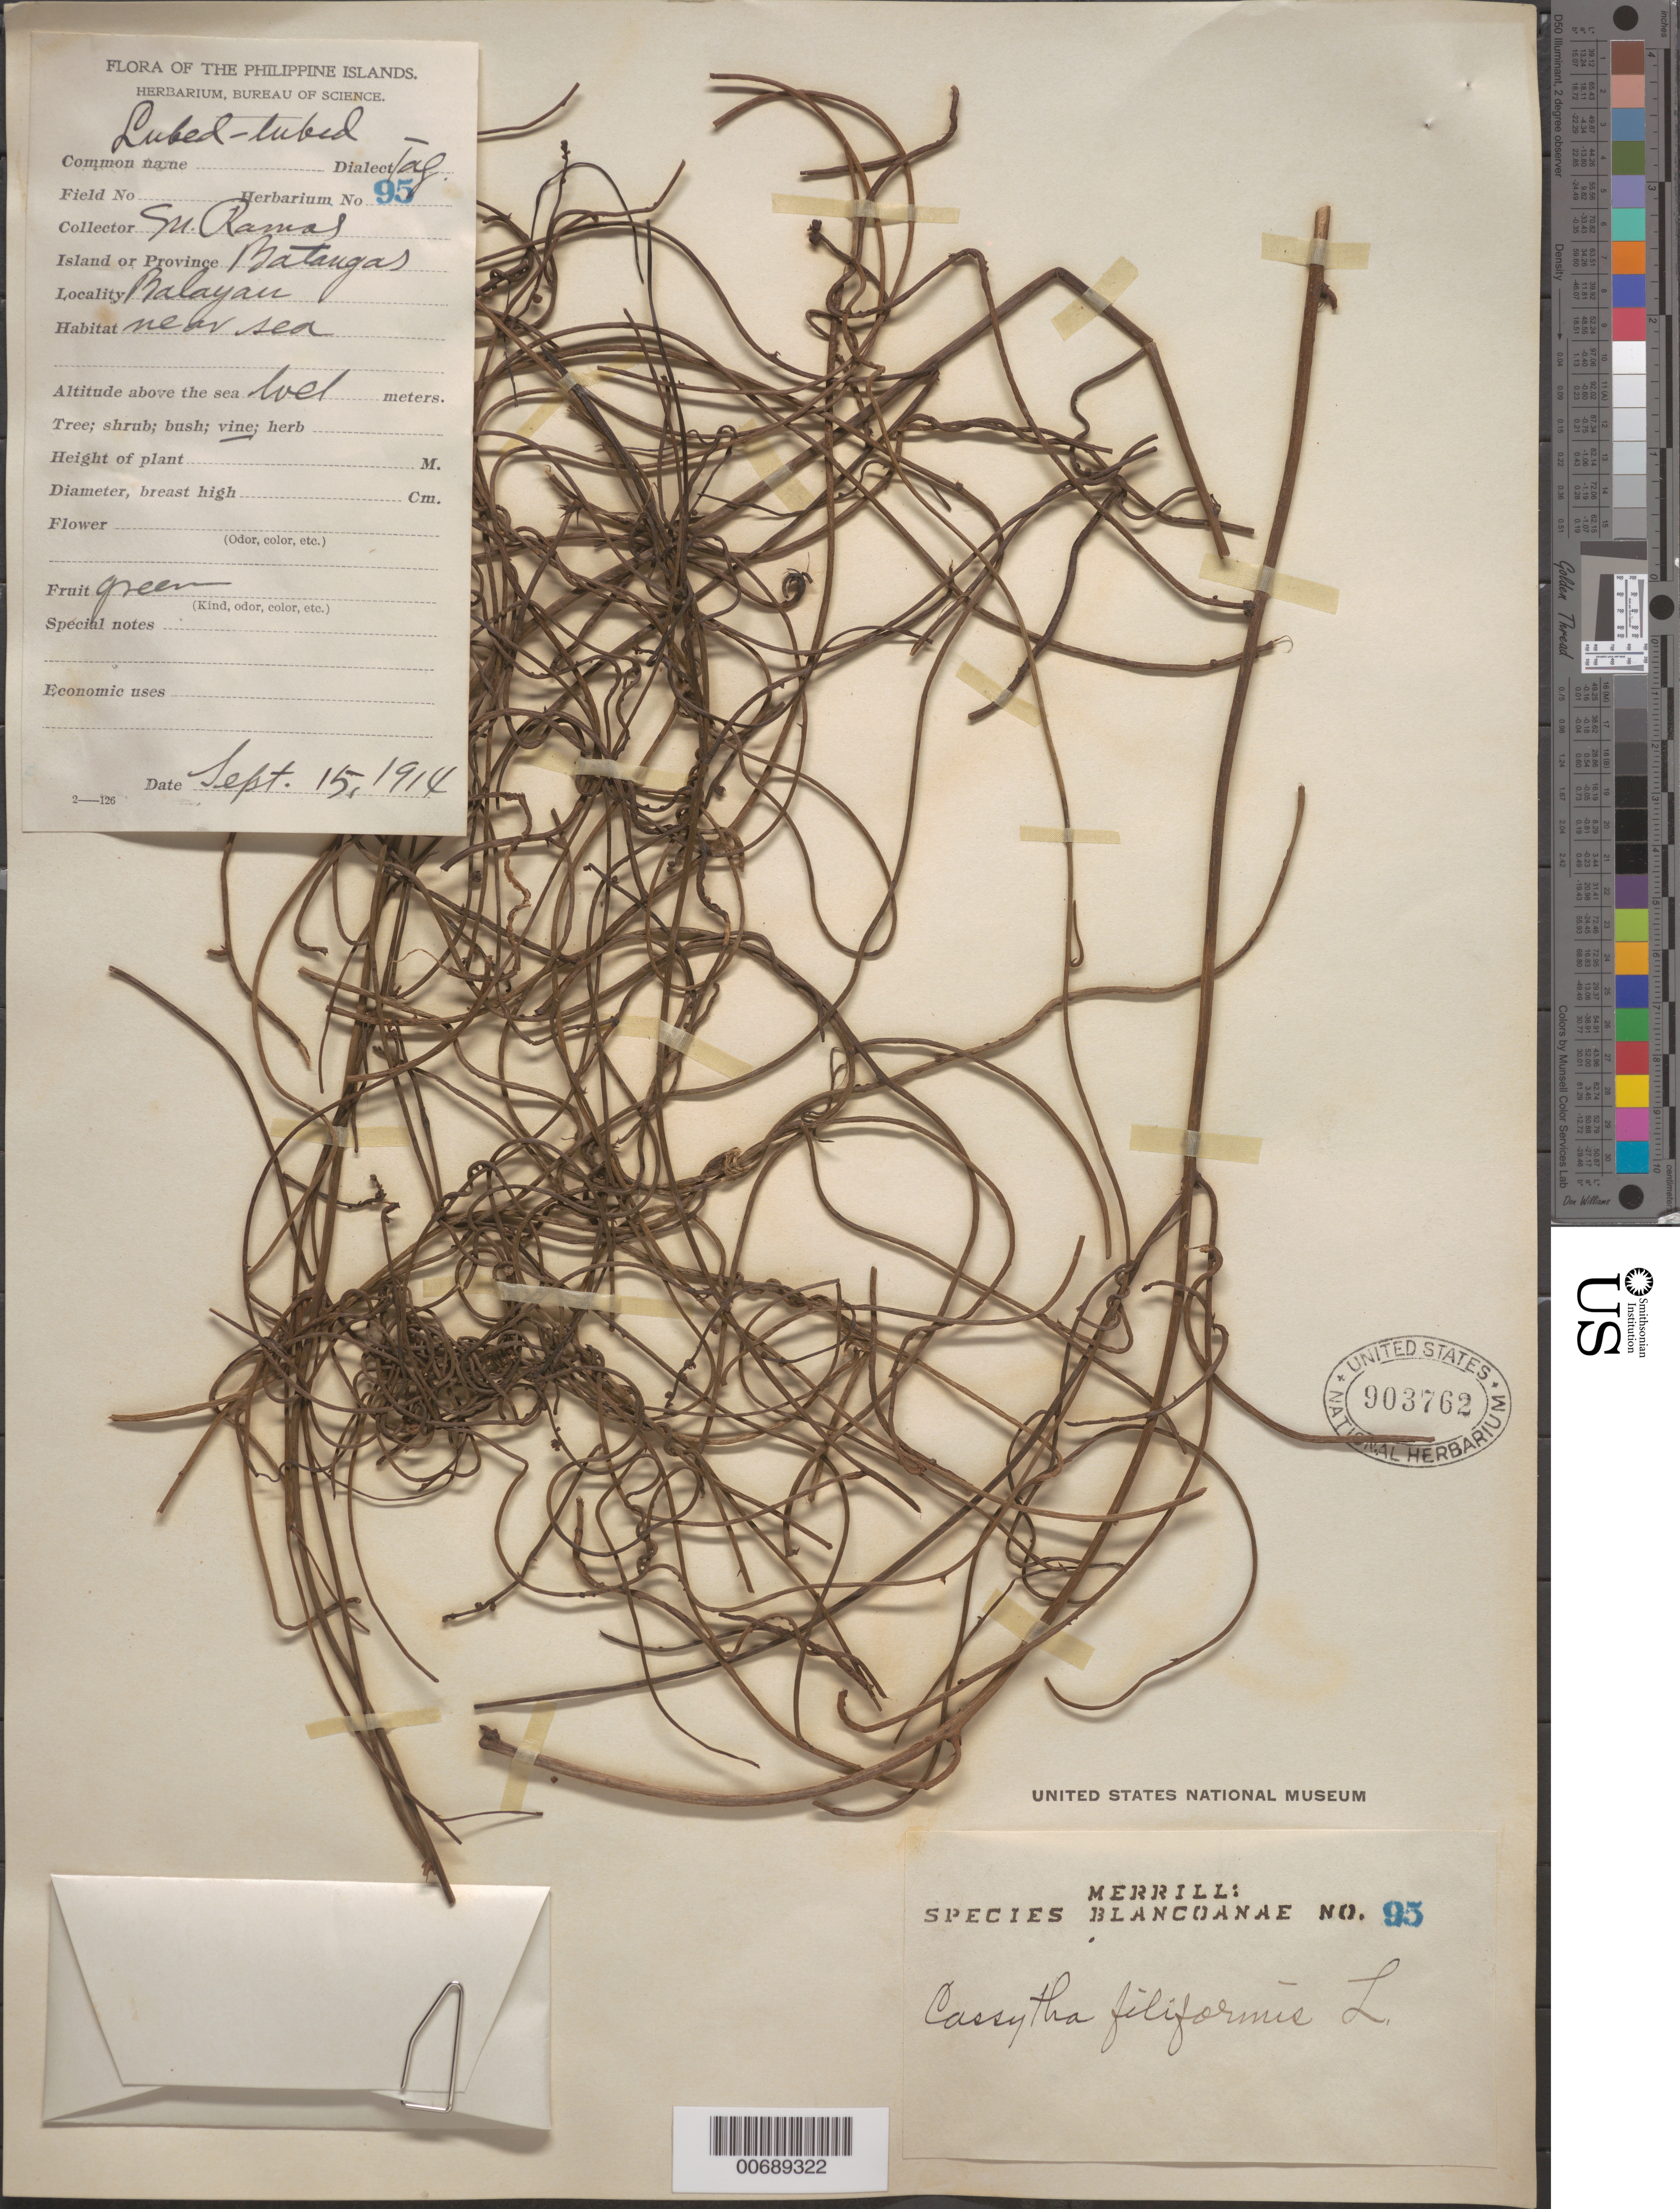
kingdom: Plantae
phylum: Tracheophyta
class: Magnoliopsida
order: Laurales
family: Lauraceae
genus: Cassytha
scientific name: Cassytha filiformis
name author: L.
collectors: M. Ramos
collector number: Sp. Blancoan. 0095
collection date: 1914-08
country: Philippines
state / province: Calabarzon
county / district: Batangas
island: Luzon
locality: Balayan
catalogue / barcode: US 903762